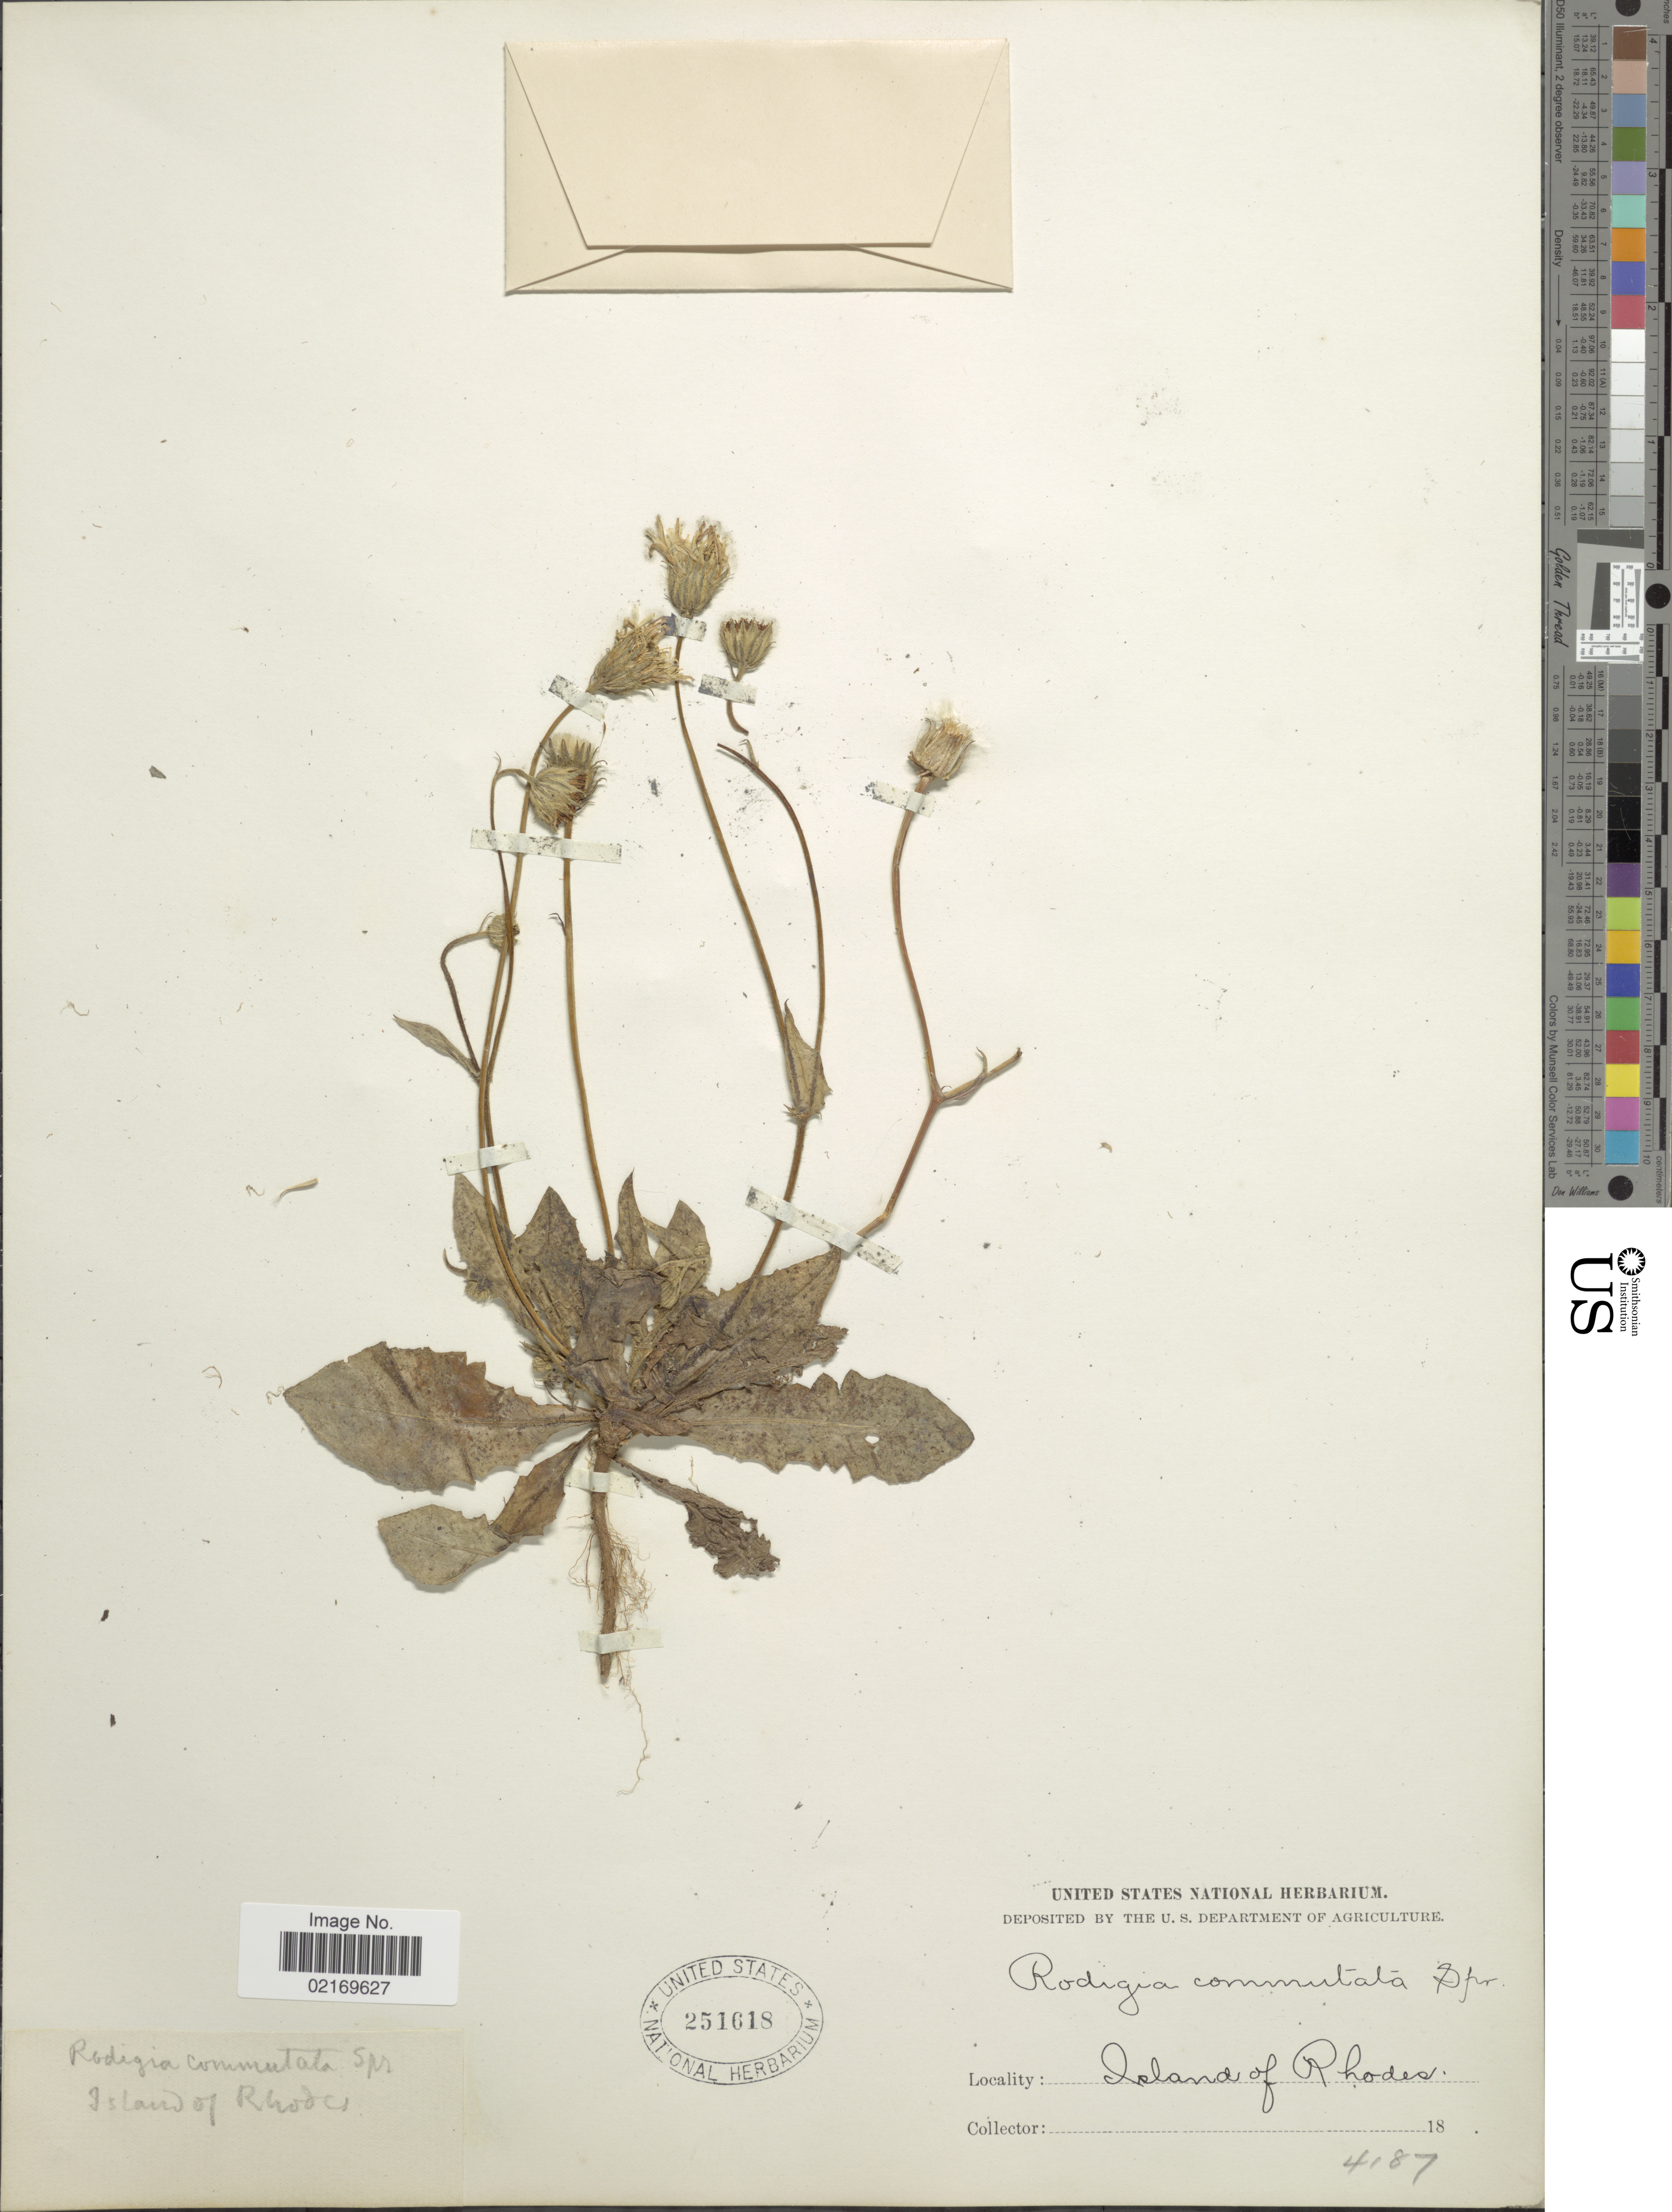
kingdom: Plantae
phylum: Tracheophyta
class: Magnoliopsida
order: Asterales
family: Asteraceae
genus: Crepis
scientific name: Crepis commutata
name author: (Spreng.) Greuter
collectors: U.S. National Herbarium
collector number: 4187?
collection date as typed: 18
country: Greece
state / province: South Aegean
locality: Island of Rhodes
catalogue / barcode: US 251618